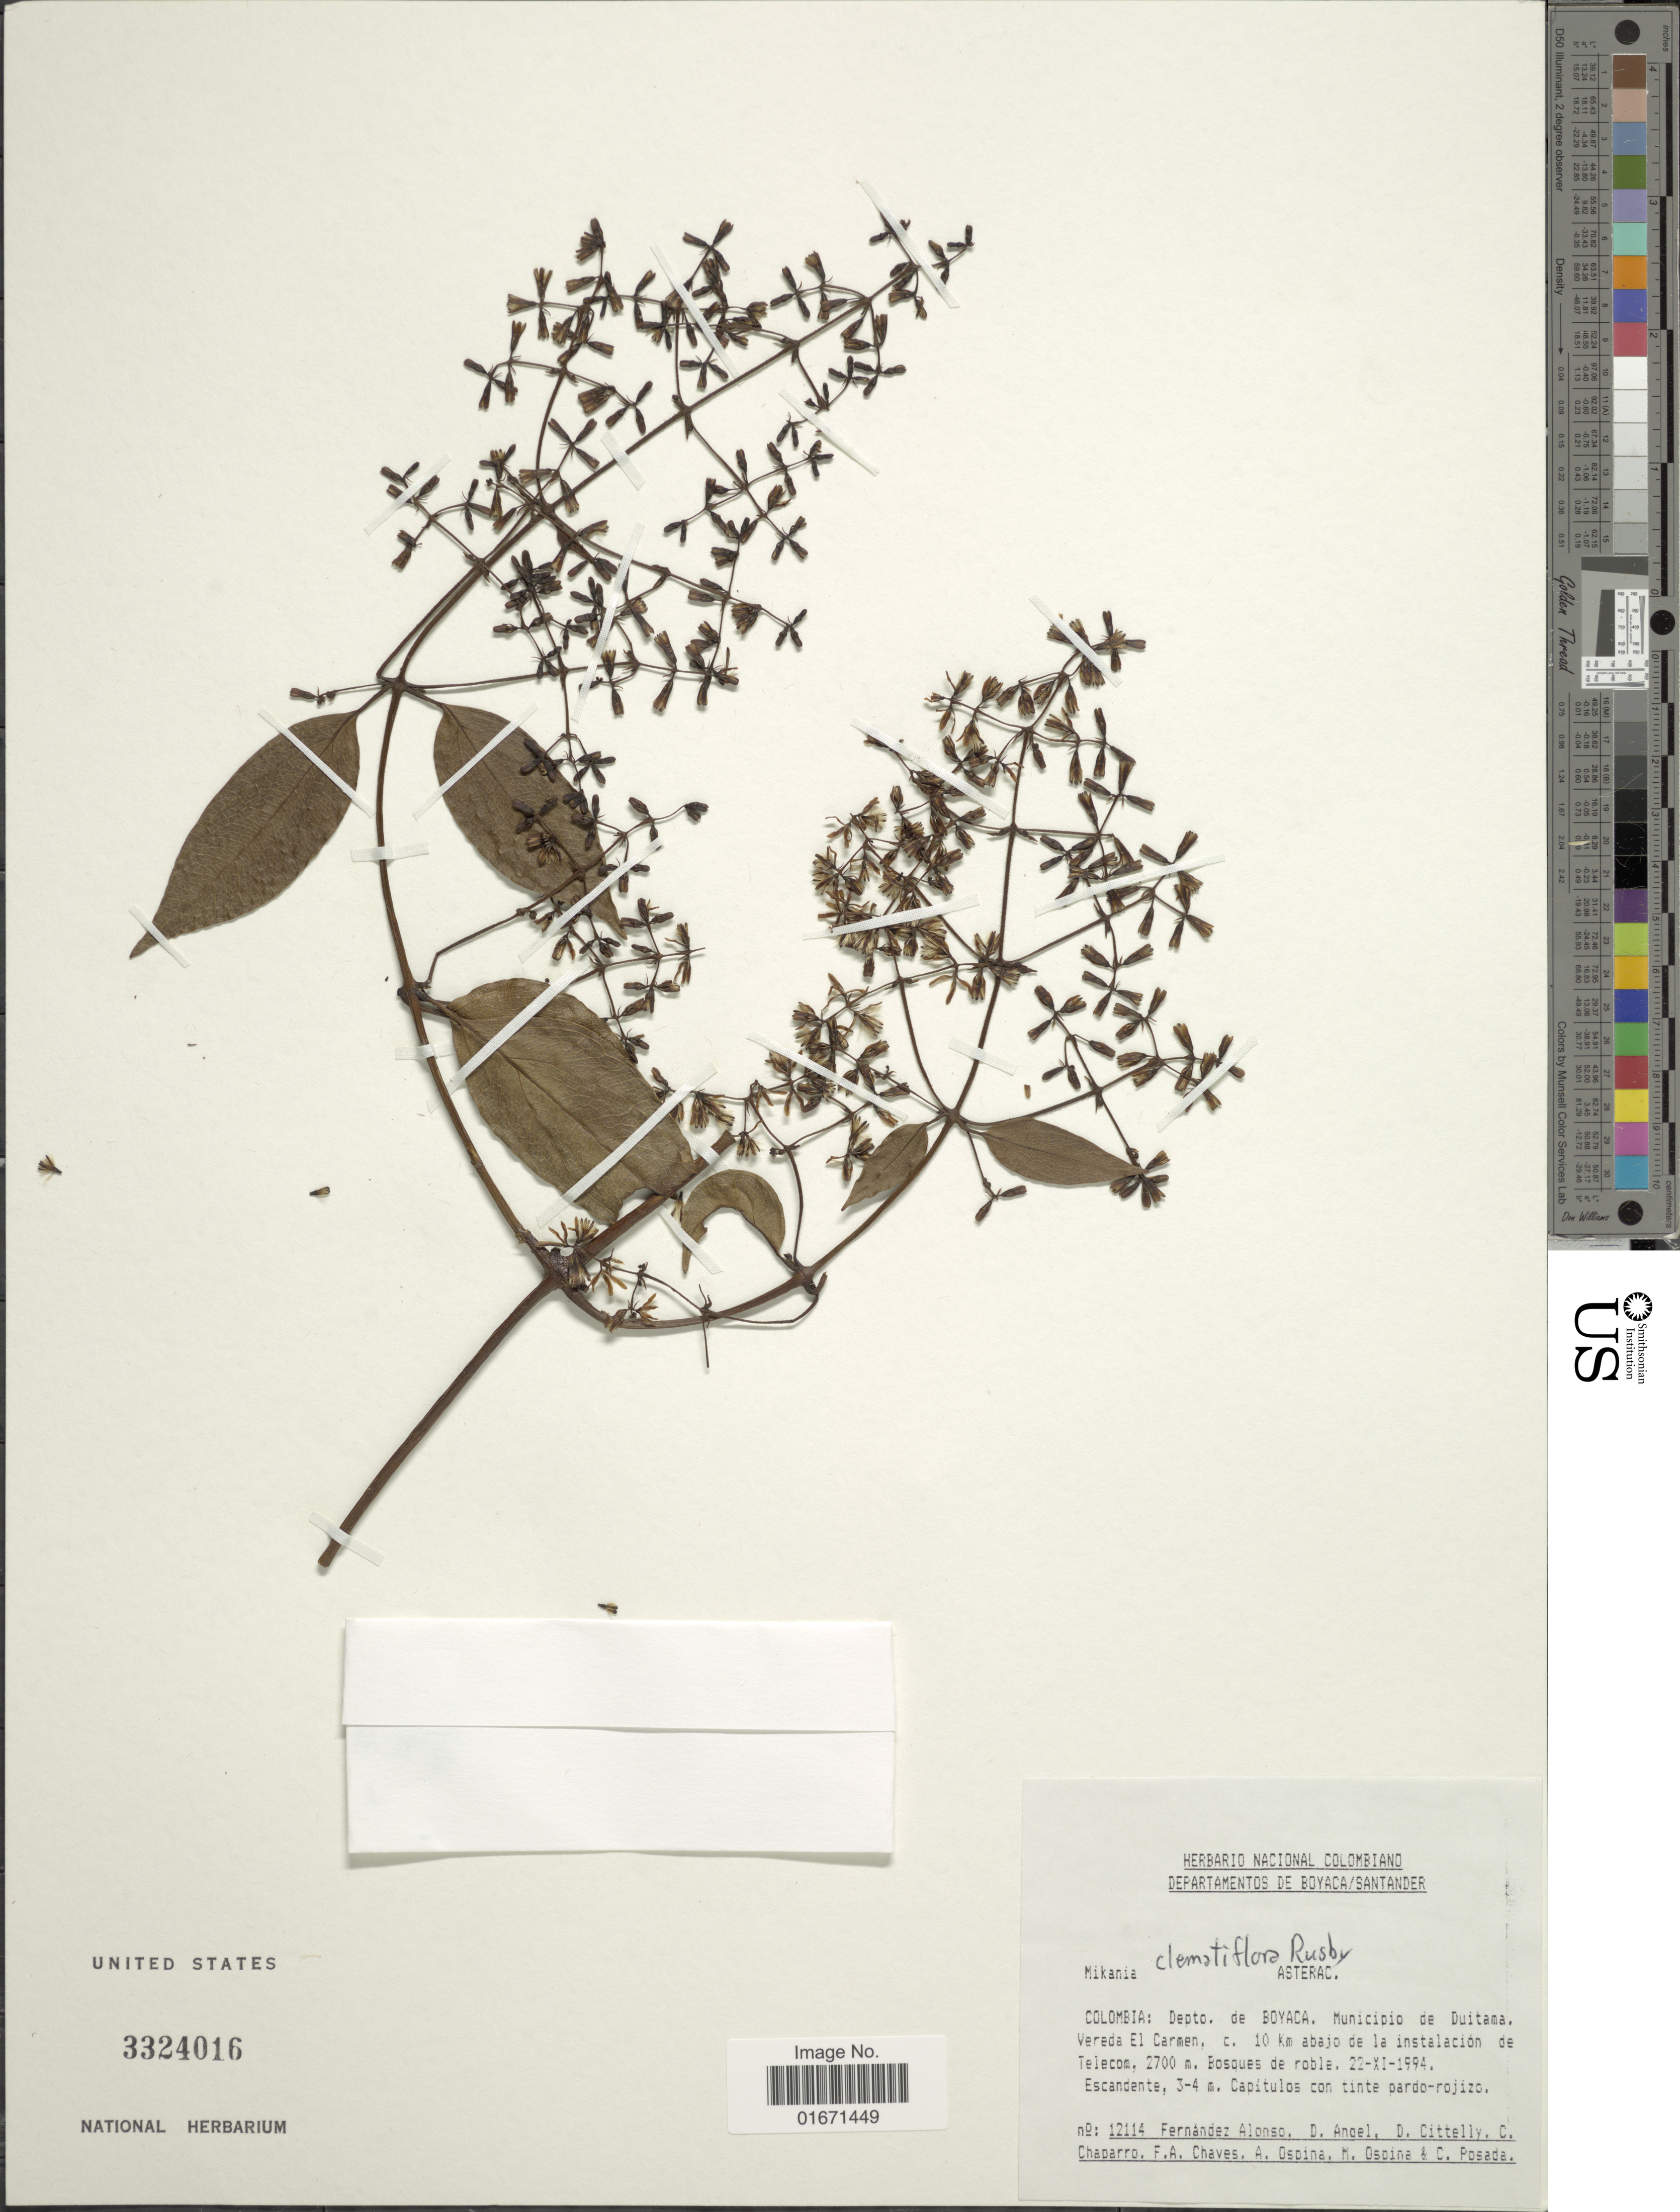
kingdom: Plantae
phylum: Tracheophyta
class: Magnoliopsida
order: Asterales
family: Asteraceae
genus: Mikania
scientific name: Mikania pachydictya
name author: B.L. Rob.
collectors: F. Alonso, D. Angel, D. Cittelly, C. Chaparro & et al.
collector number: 12114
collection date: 1994-11-22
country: Colombia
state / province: Boyacá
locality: Departamentos de Boyaca/Santander. Colombia: Depto. de Boyaca, Municipio de Duitama, Vereda El Carmen, c. 10 km abajo de la instalación de Telecom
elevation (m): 2700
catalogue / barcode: US 3324016